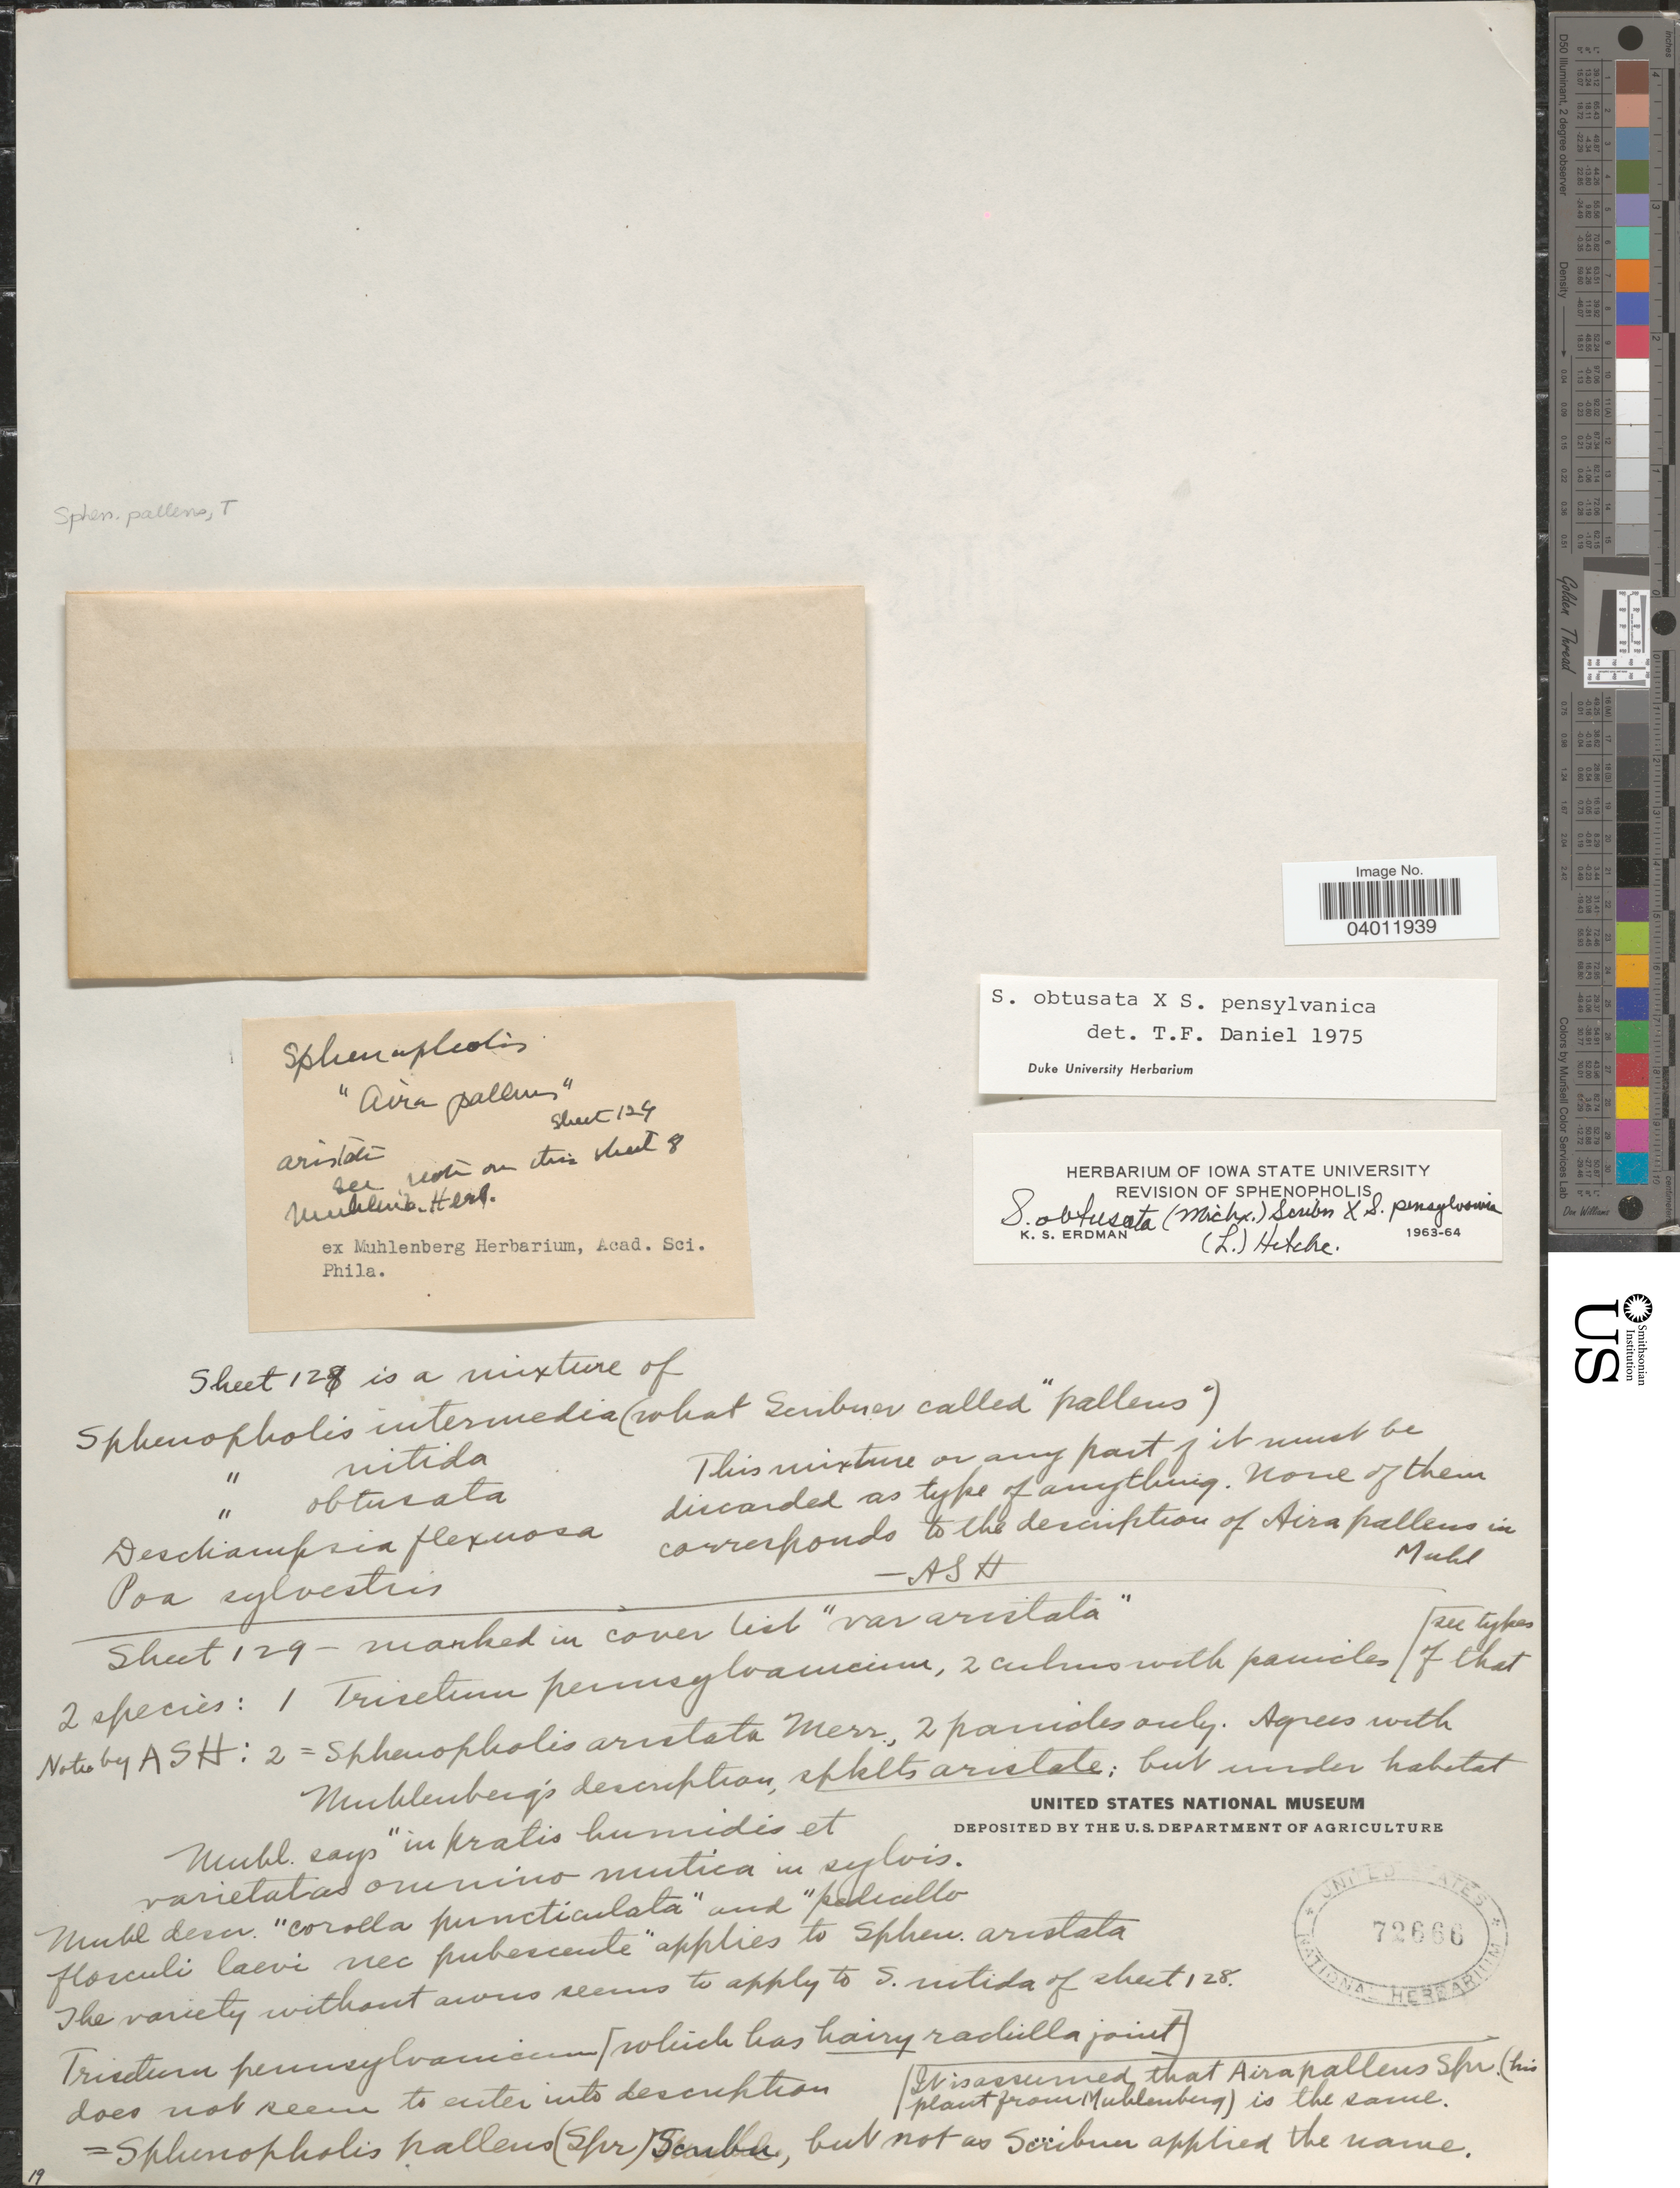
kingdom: Plantae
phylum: Tracheophyta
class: Liliopsida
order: Poales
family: Poaceae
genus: Sphenopholis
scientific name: Sphenopholis obtusata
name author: (Michx.) Scribn.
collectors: ex herb. Muhlenberg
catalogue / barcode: US 72666